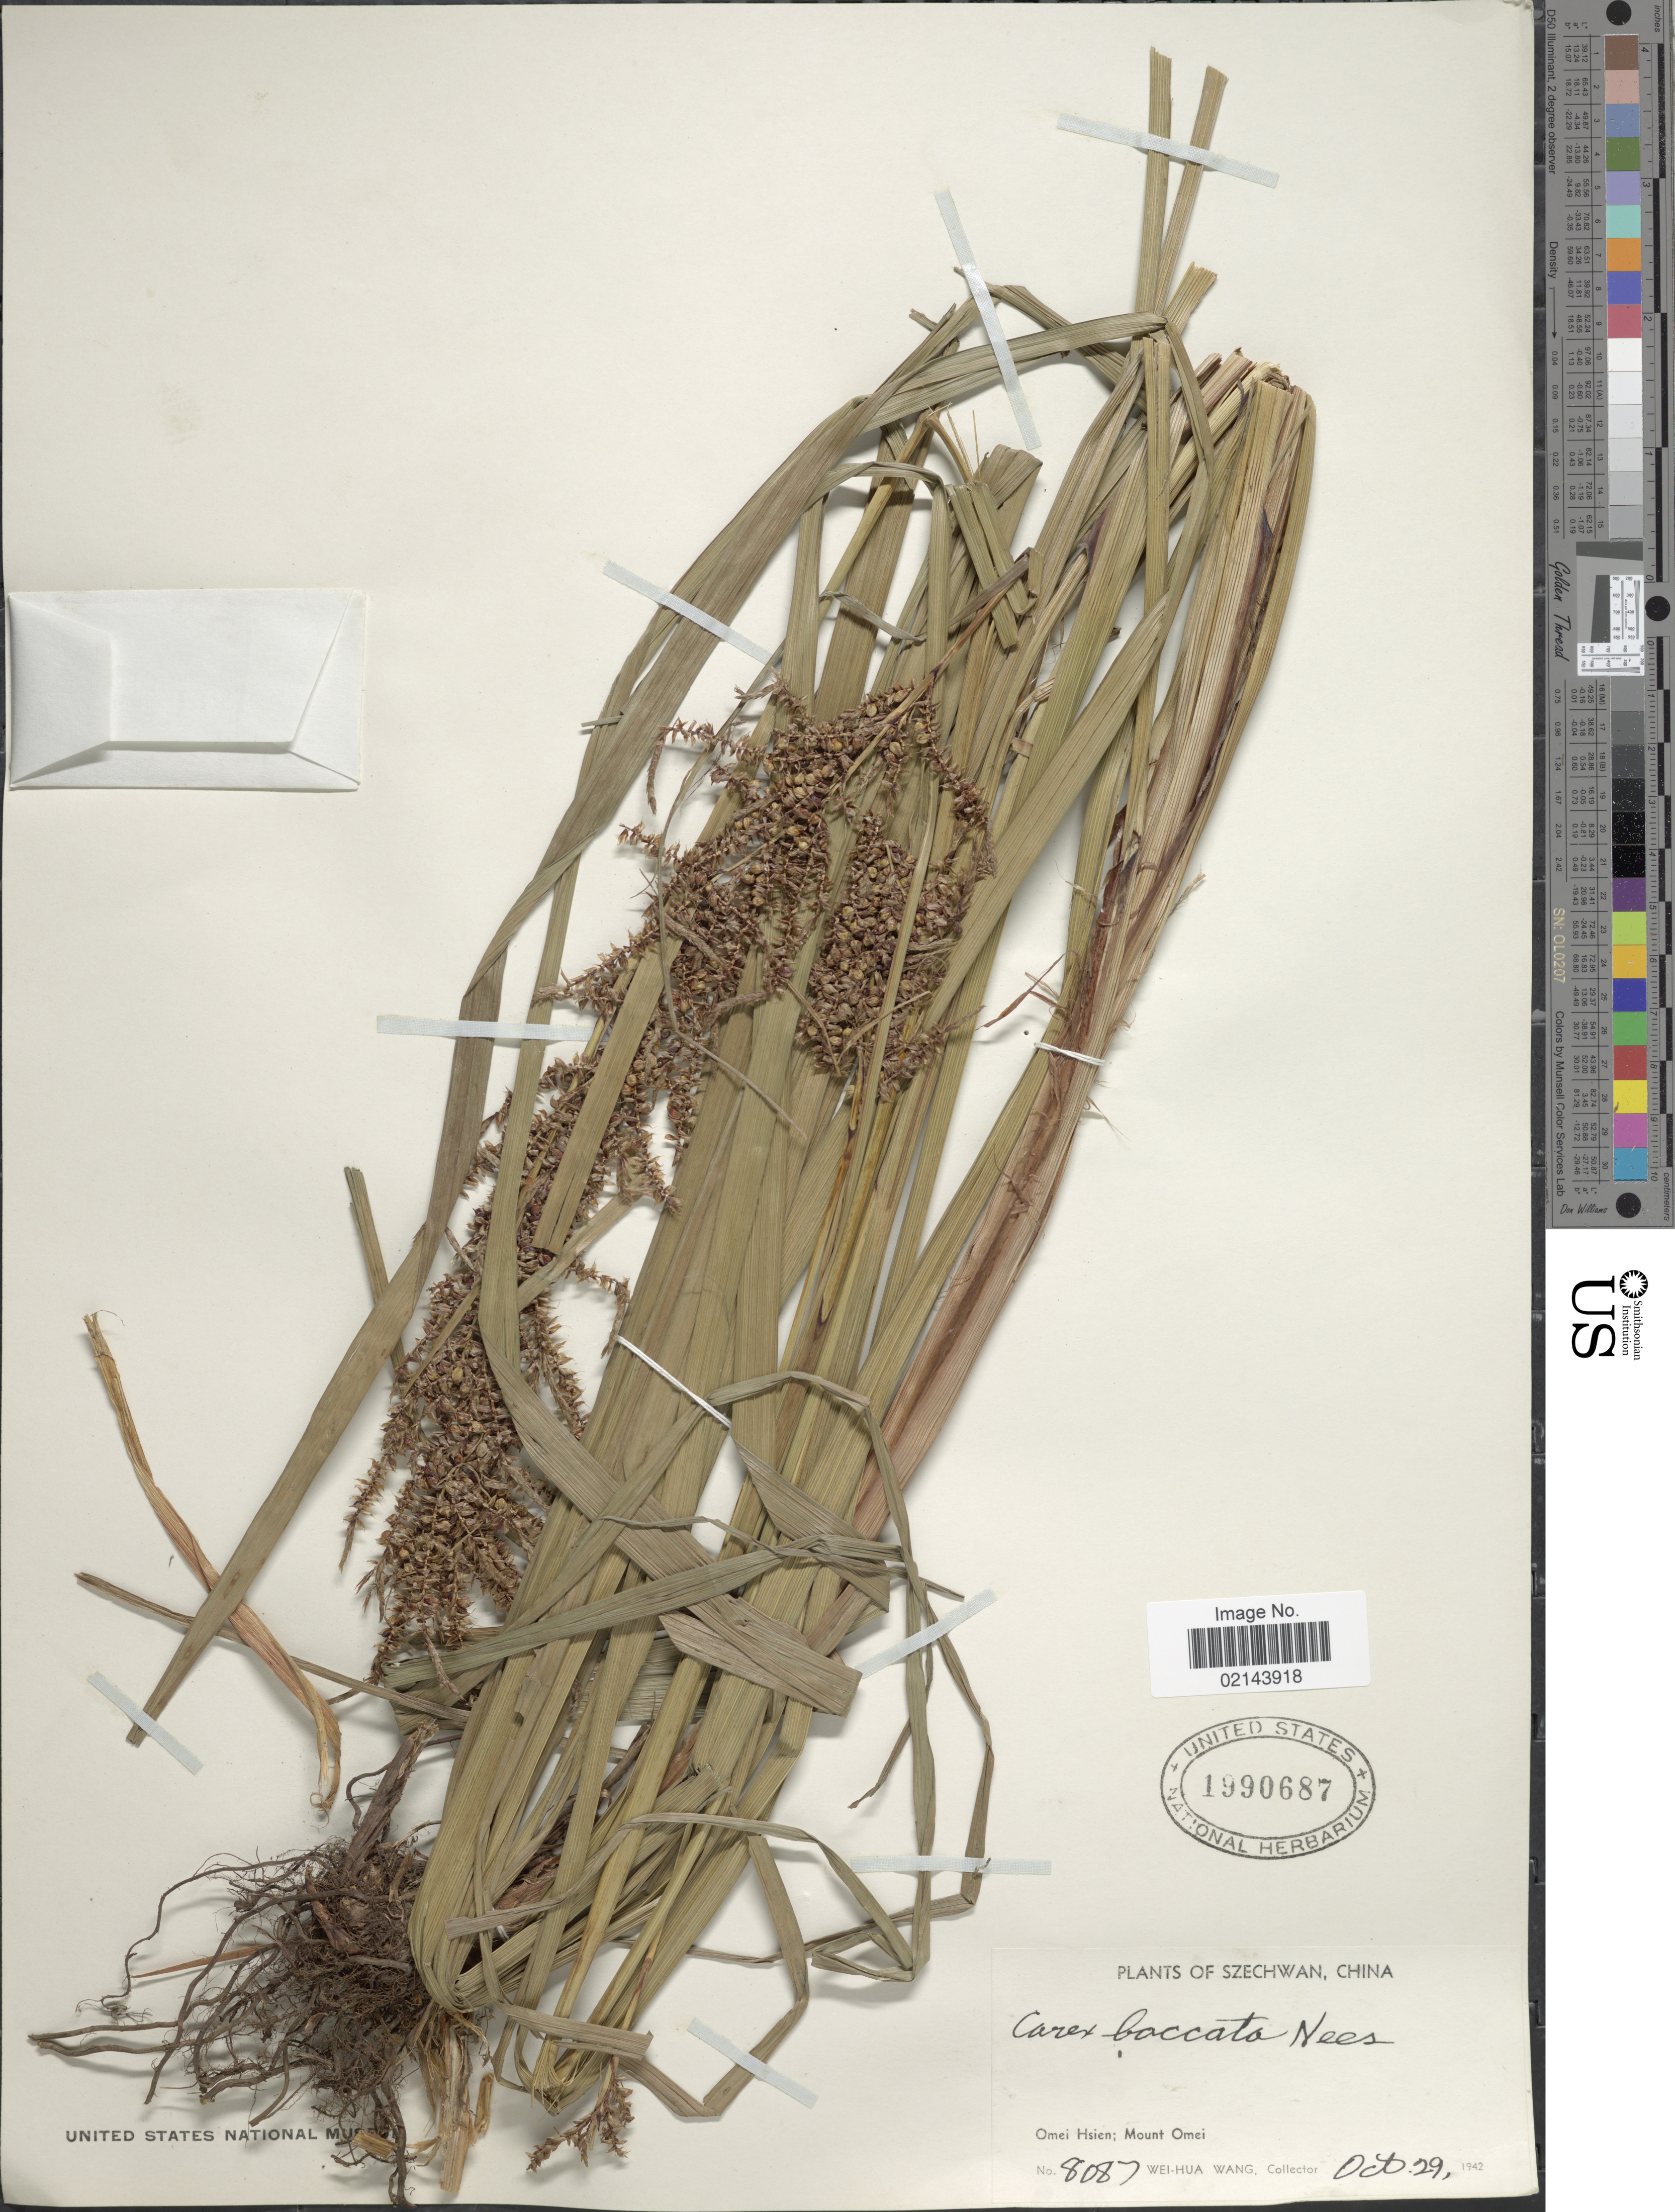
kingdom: Plantae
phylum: Tracheophyta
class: Liliopsida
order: Poales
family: Cyperaceae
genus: Carex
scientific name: Carex baccans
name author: Nees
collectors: W. Wang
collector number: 8087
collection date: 1942-10-29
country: China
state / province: Sichuan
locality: Szechwan. Omei Hsien; Mount Omei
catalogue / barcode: US 1990687